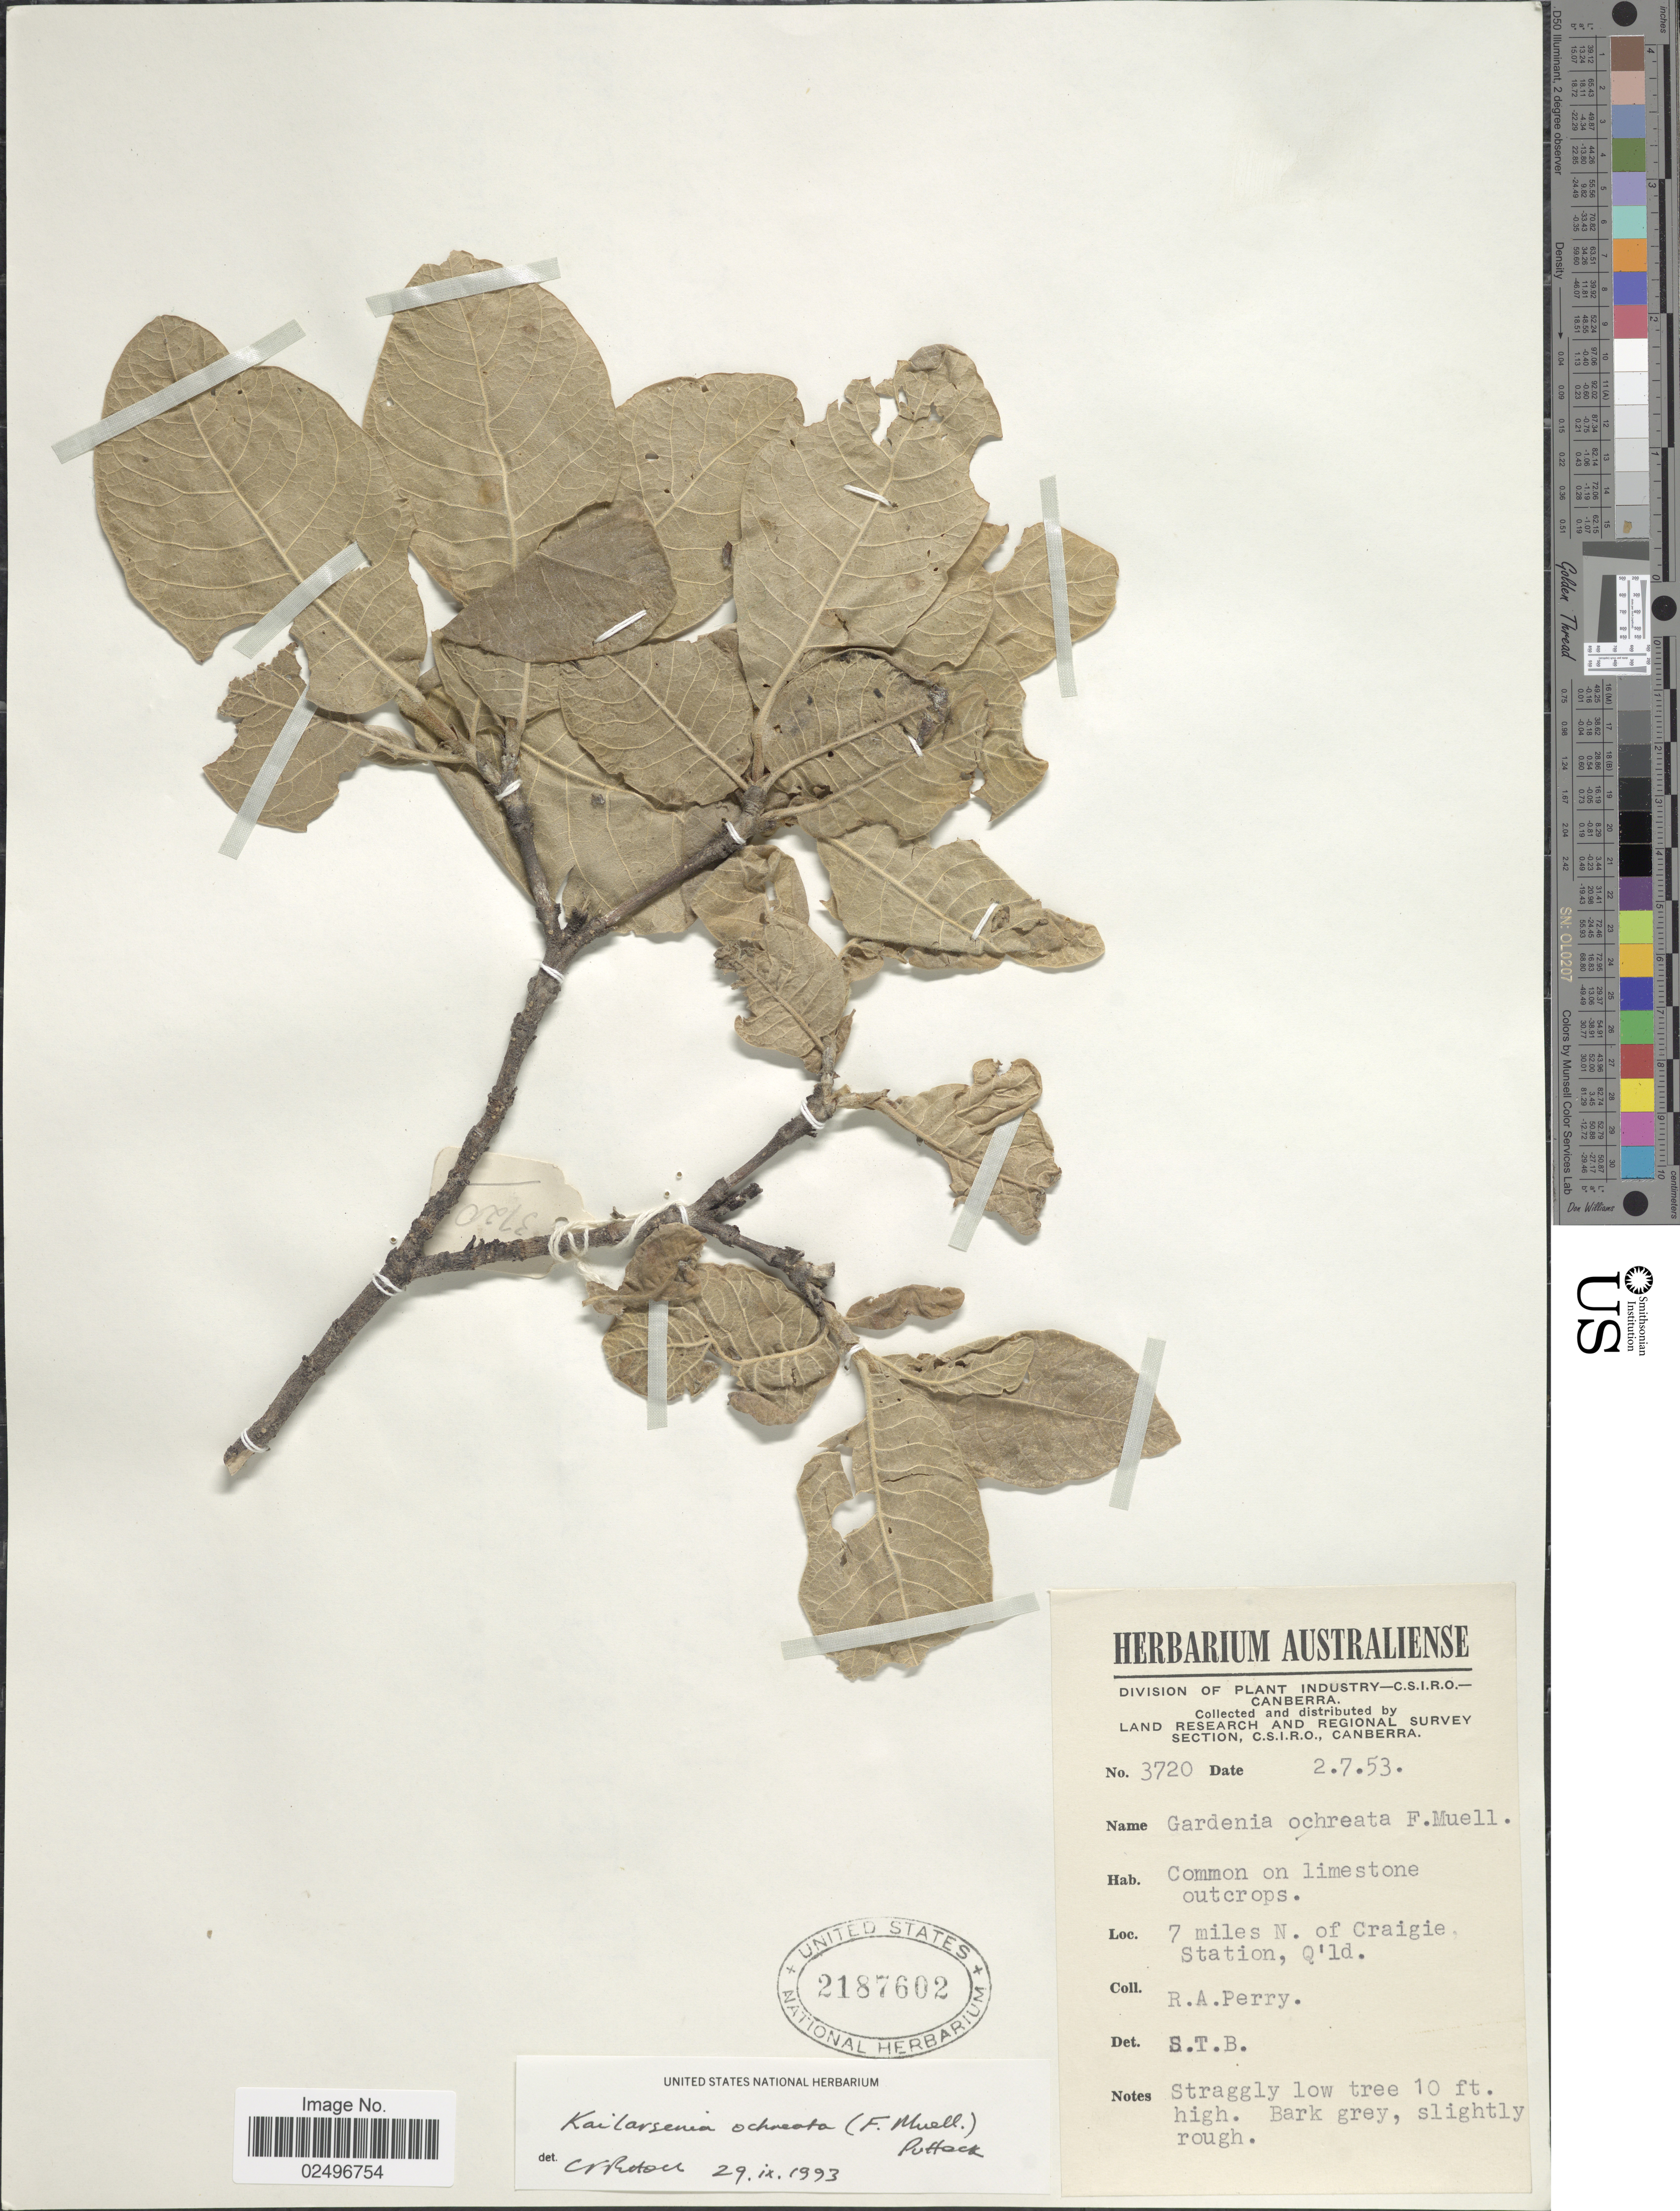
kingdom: Plantae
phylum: Tracheophyta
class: Magnoliopsida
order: Gentianales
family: Rubiaceae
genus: Kailarsenia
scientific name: Kailarsenia ochreata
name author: (F. Muell.) Puttock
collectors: Perry, R. A.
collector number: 3720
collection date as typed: Transcribed d/m/y: 2/7/53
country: Australia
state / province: Queensland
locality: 7 miles N of Craigie Station, Q'ld.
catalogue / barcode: US 2187602